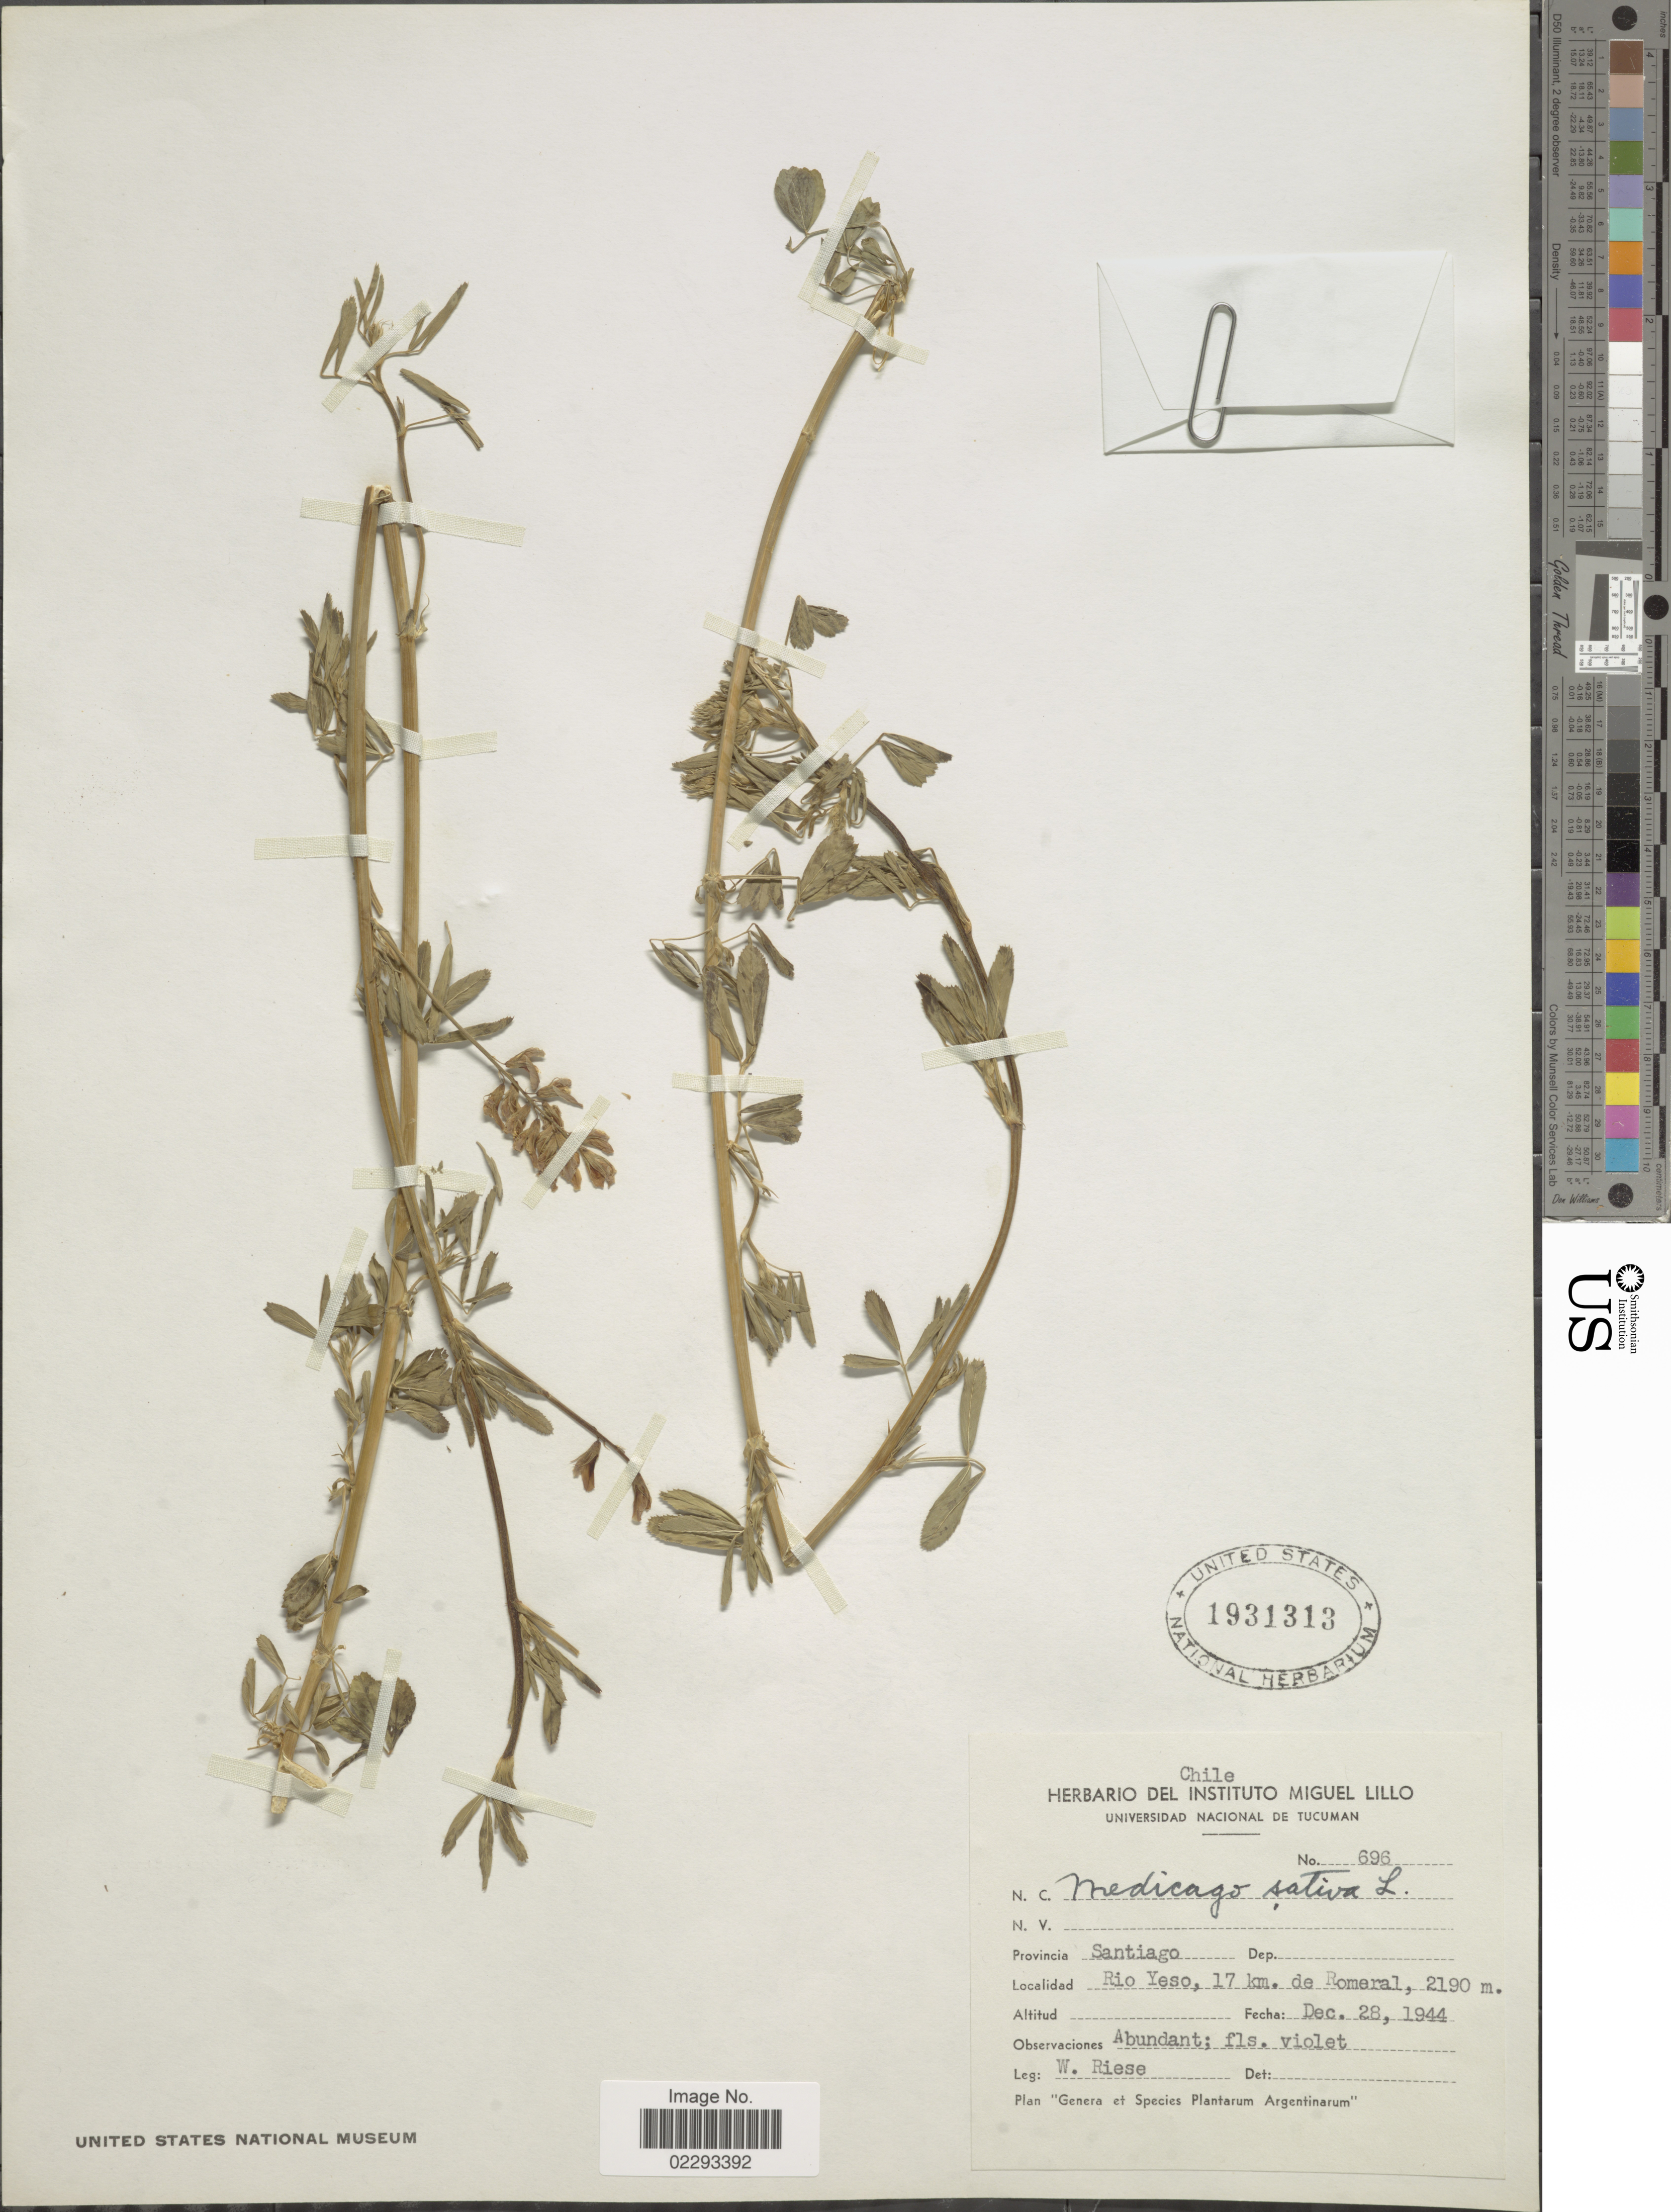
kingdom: Plantae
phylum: Tracheophyta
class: Magnoliopsida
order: Fabales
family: Fabaceae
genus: Medicago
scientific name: Medicago sativa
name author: L.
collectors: W. Riese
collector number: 696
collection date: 1944-12-28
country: Chile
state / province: Región Metropolitana (RM)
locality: Provincia Santiago, Rio Yeso, 17 km. de Romoral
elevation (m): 2190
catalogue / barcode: US 1931313